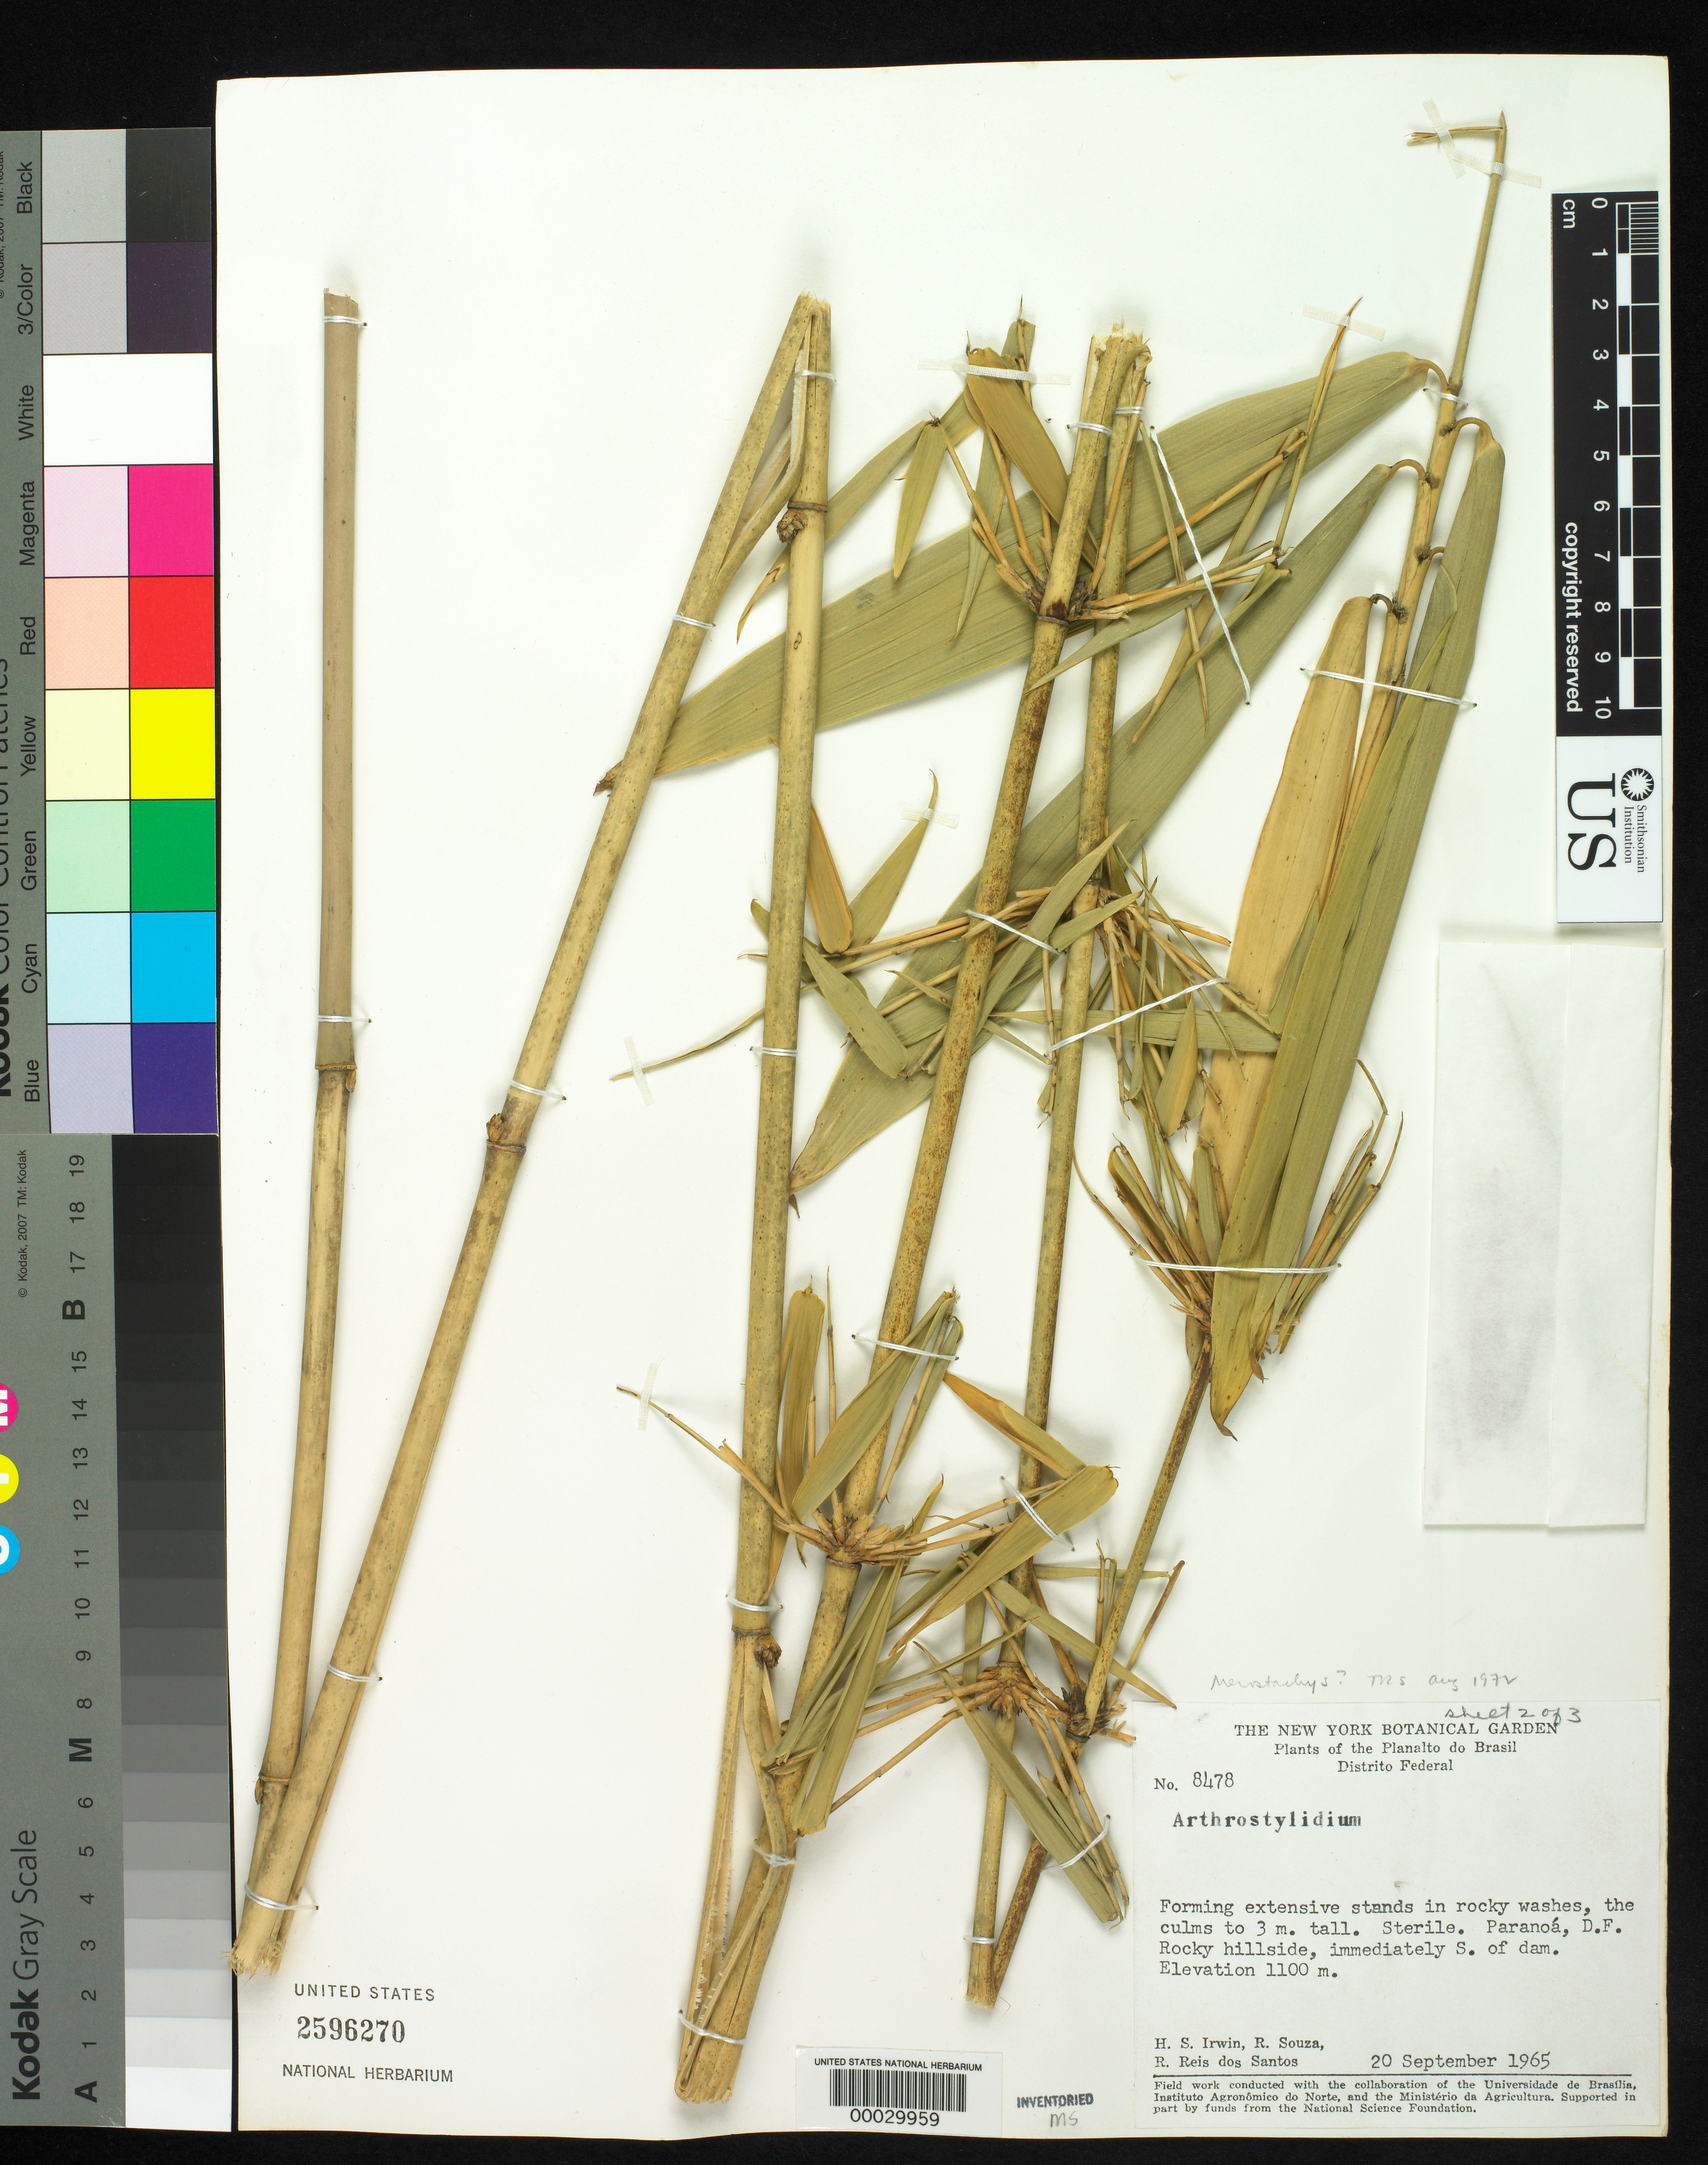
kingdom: Plantae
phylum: Tracheophyta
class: Liliopsida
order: Poales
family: Poaceae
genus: Actinocladum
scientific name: Actinocladum verticillatum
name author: (Nees) McClure ex Soderstr.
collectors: H. Irwin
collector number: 8478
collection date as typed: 20 Sep 1965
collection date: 1965-09-20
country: Brazil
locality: Paranoa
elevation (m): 1100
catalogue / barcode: US 2596270